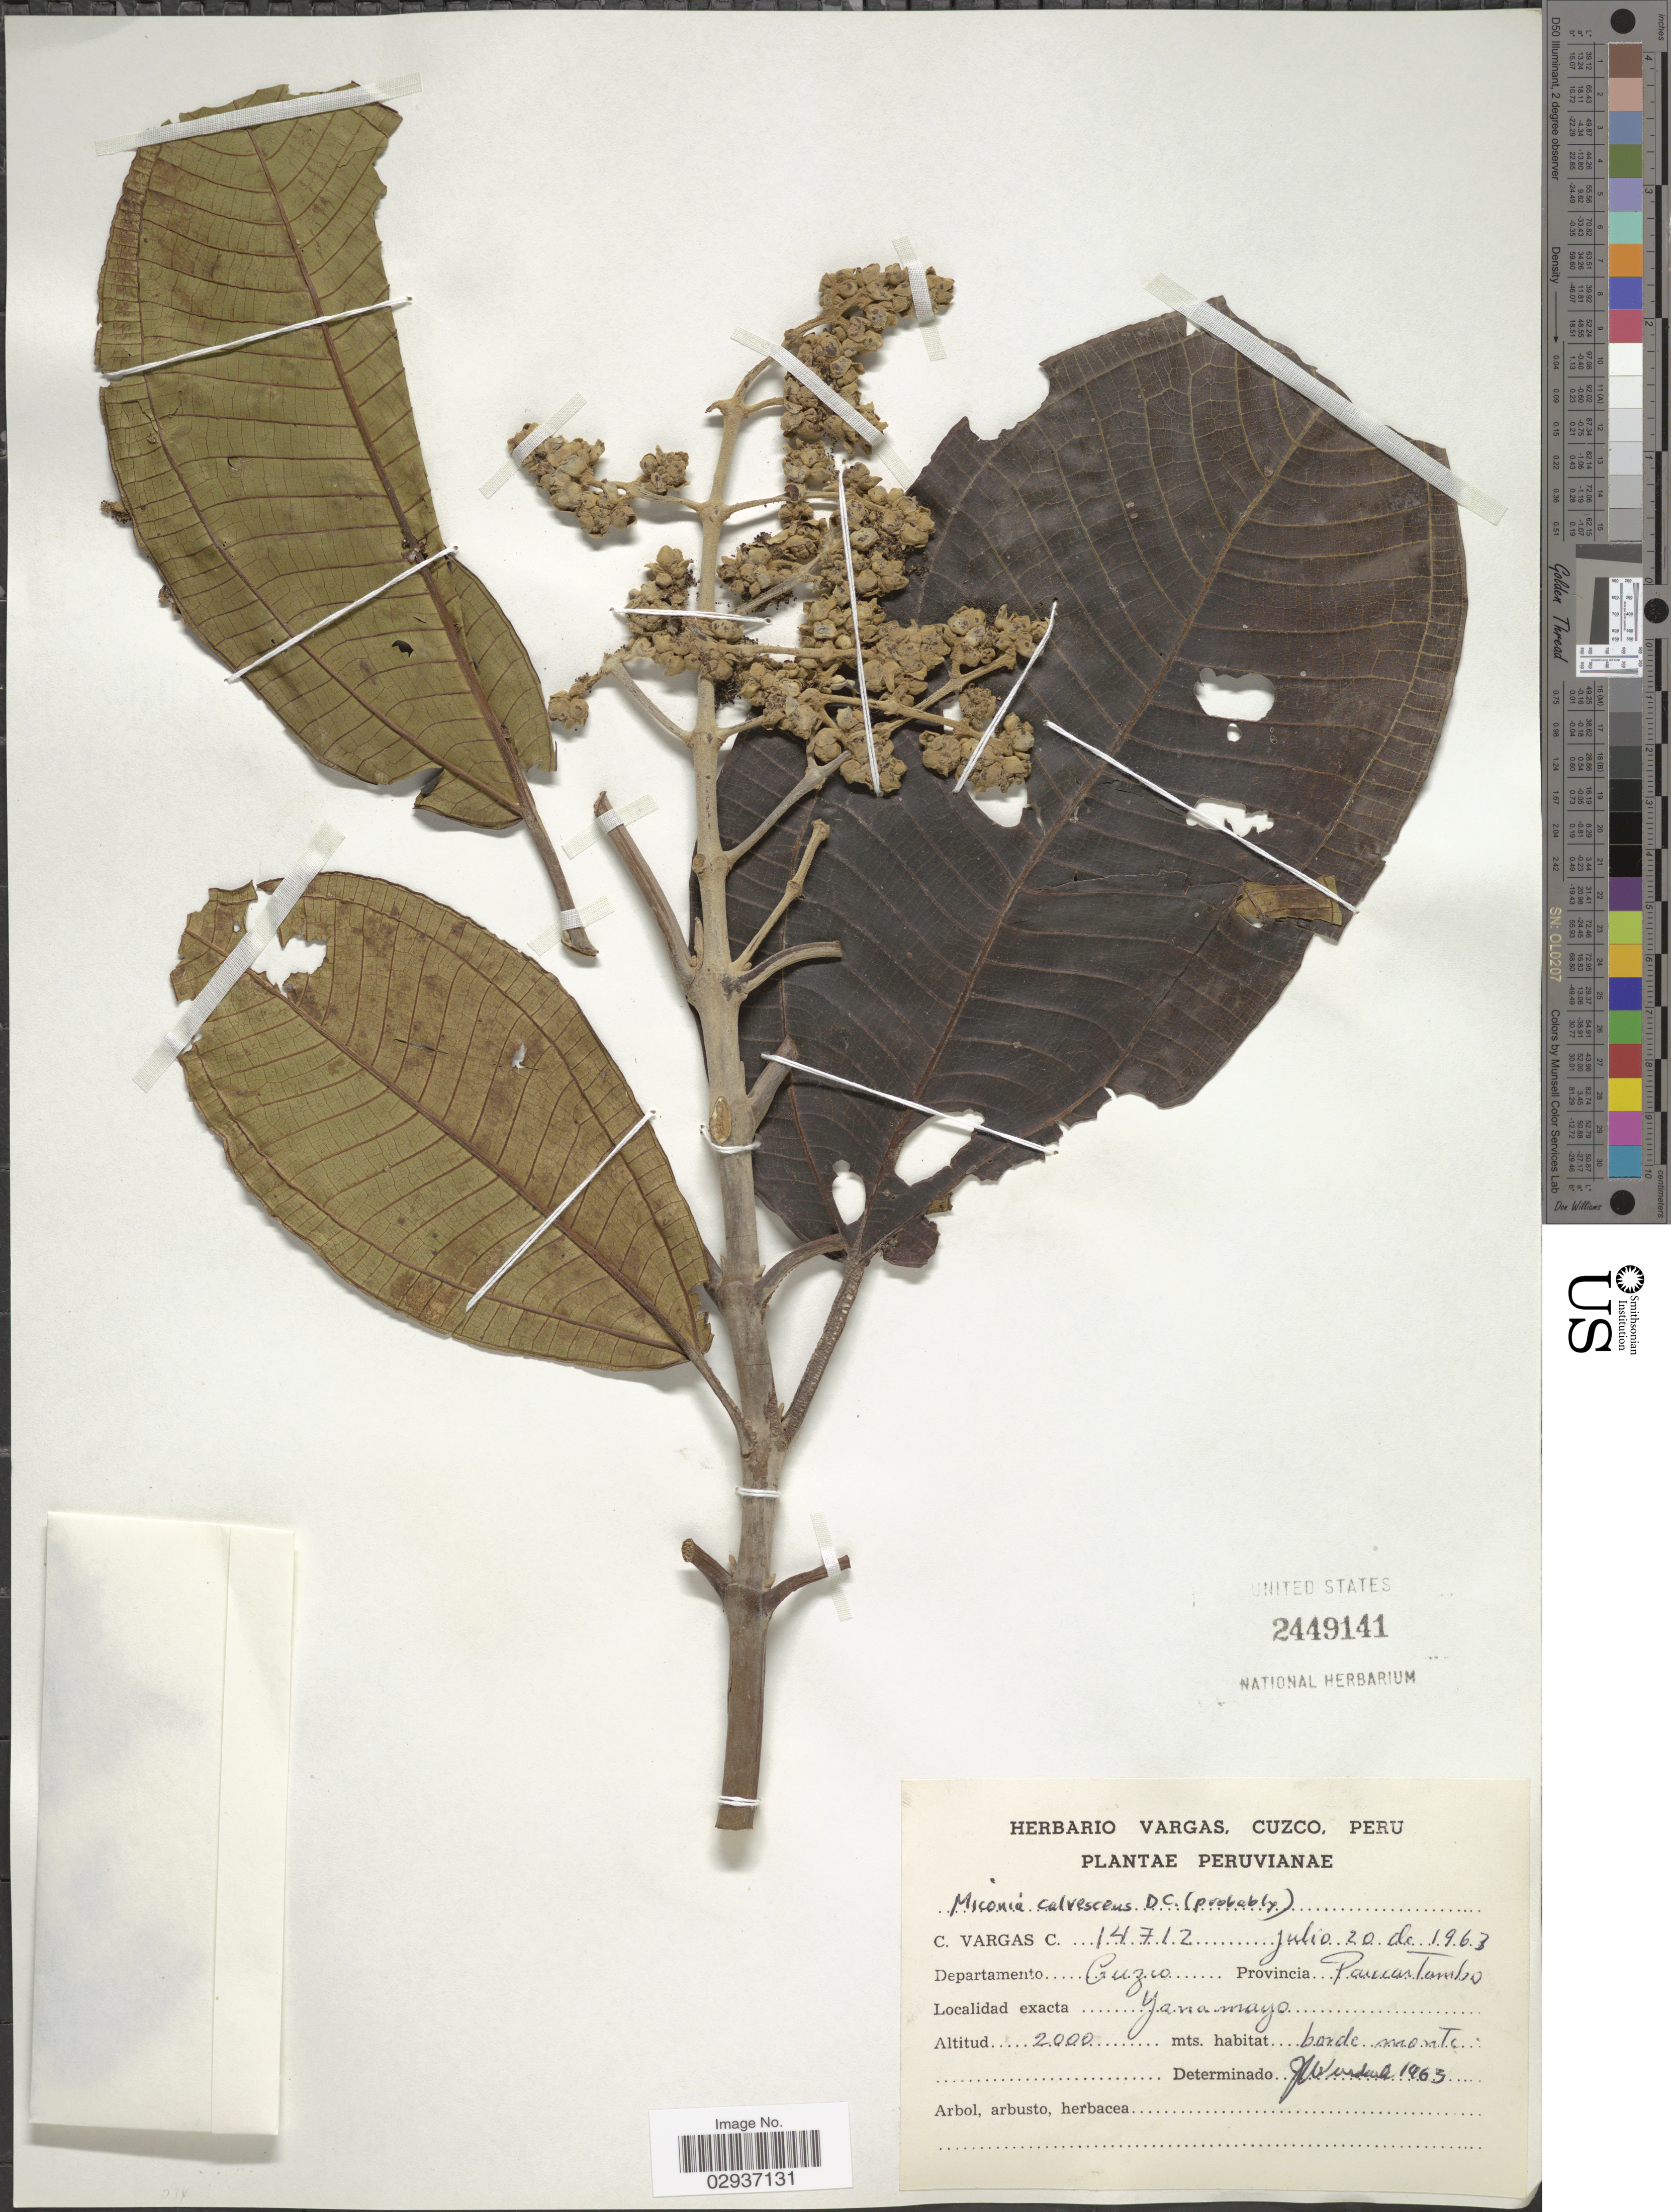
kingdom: Plantae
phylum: Tracheophyta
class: Magnoliopsida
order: Myrtales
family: Melastomataceae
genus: Miconia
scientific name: Miconia calvescens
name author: DC.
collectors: C. Vargas Calderón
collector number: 14712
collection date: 1963-07-20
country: Peru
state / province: Cusco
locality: Departamento Cuzco. Provincia Paucartambo. Yanamayo.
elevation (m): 2000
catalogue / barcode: US 2449141